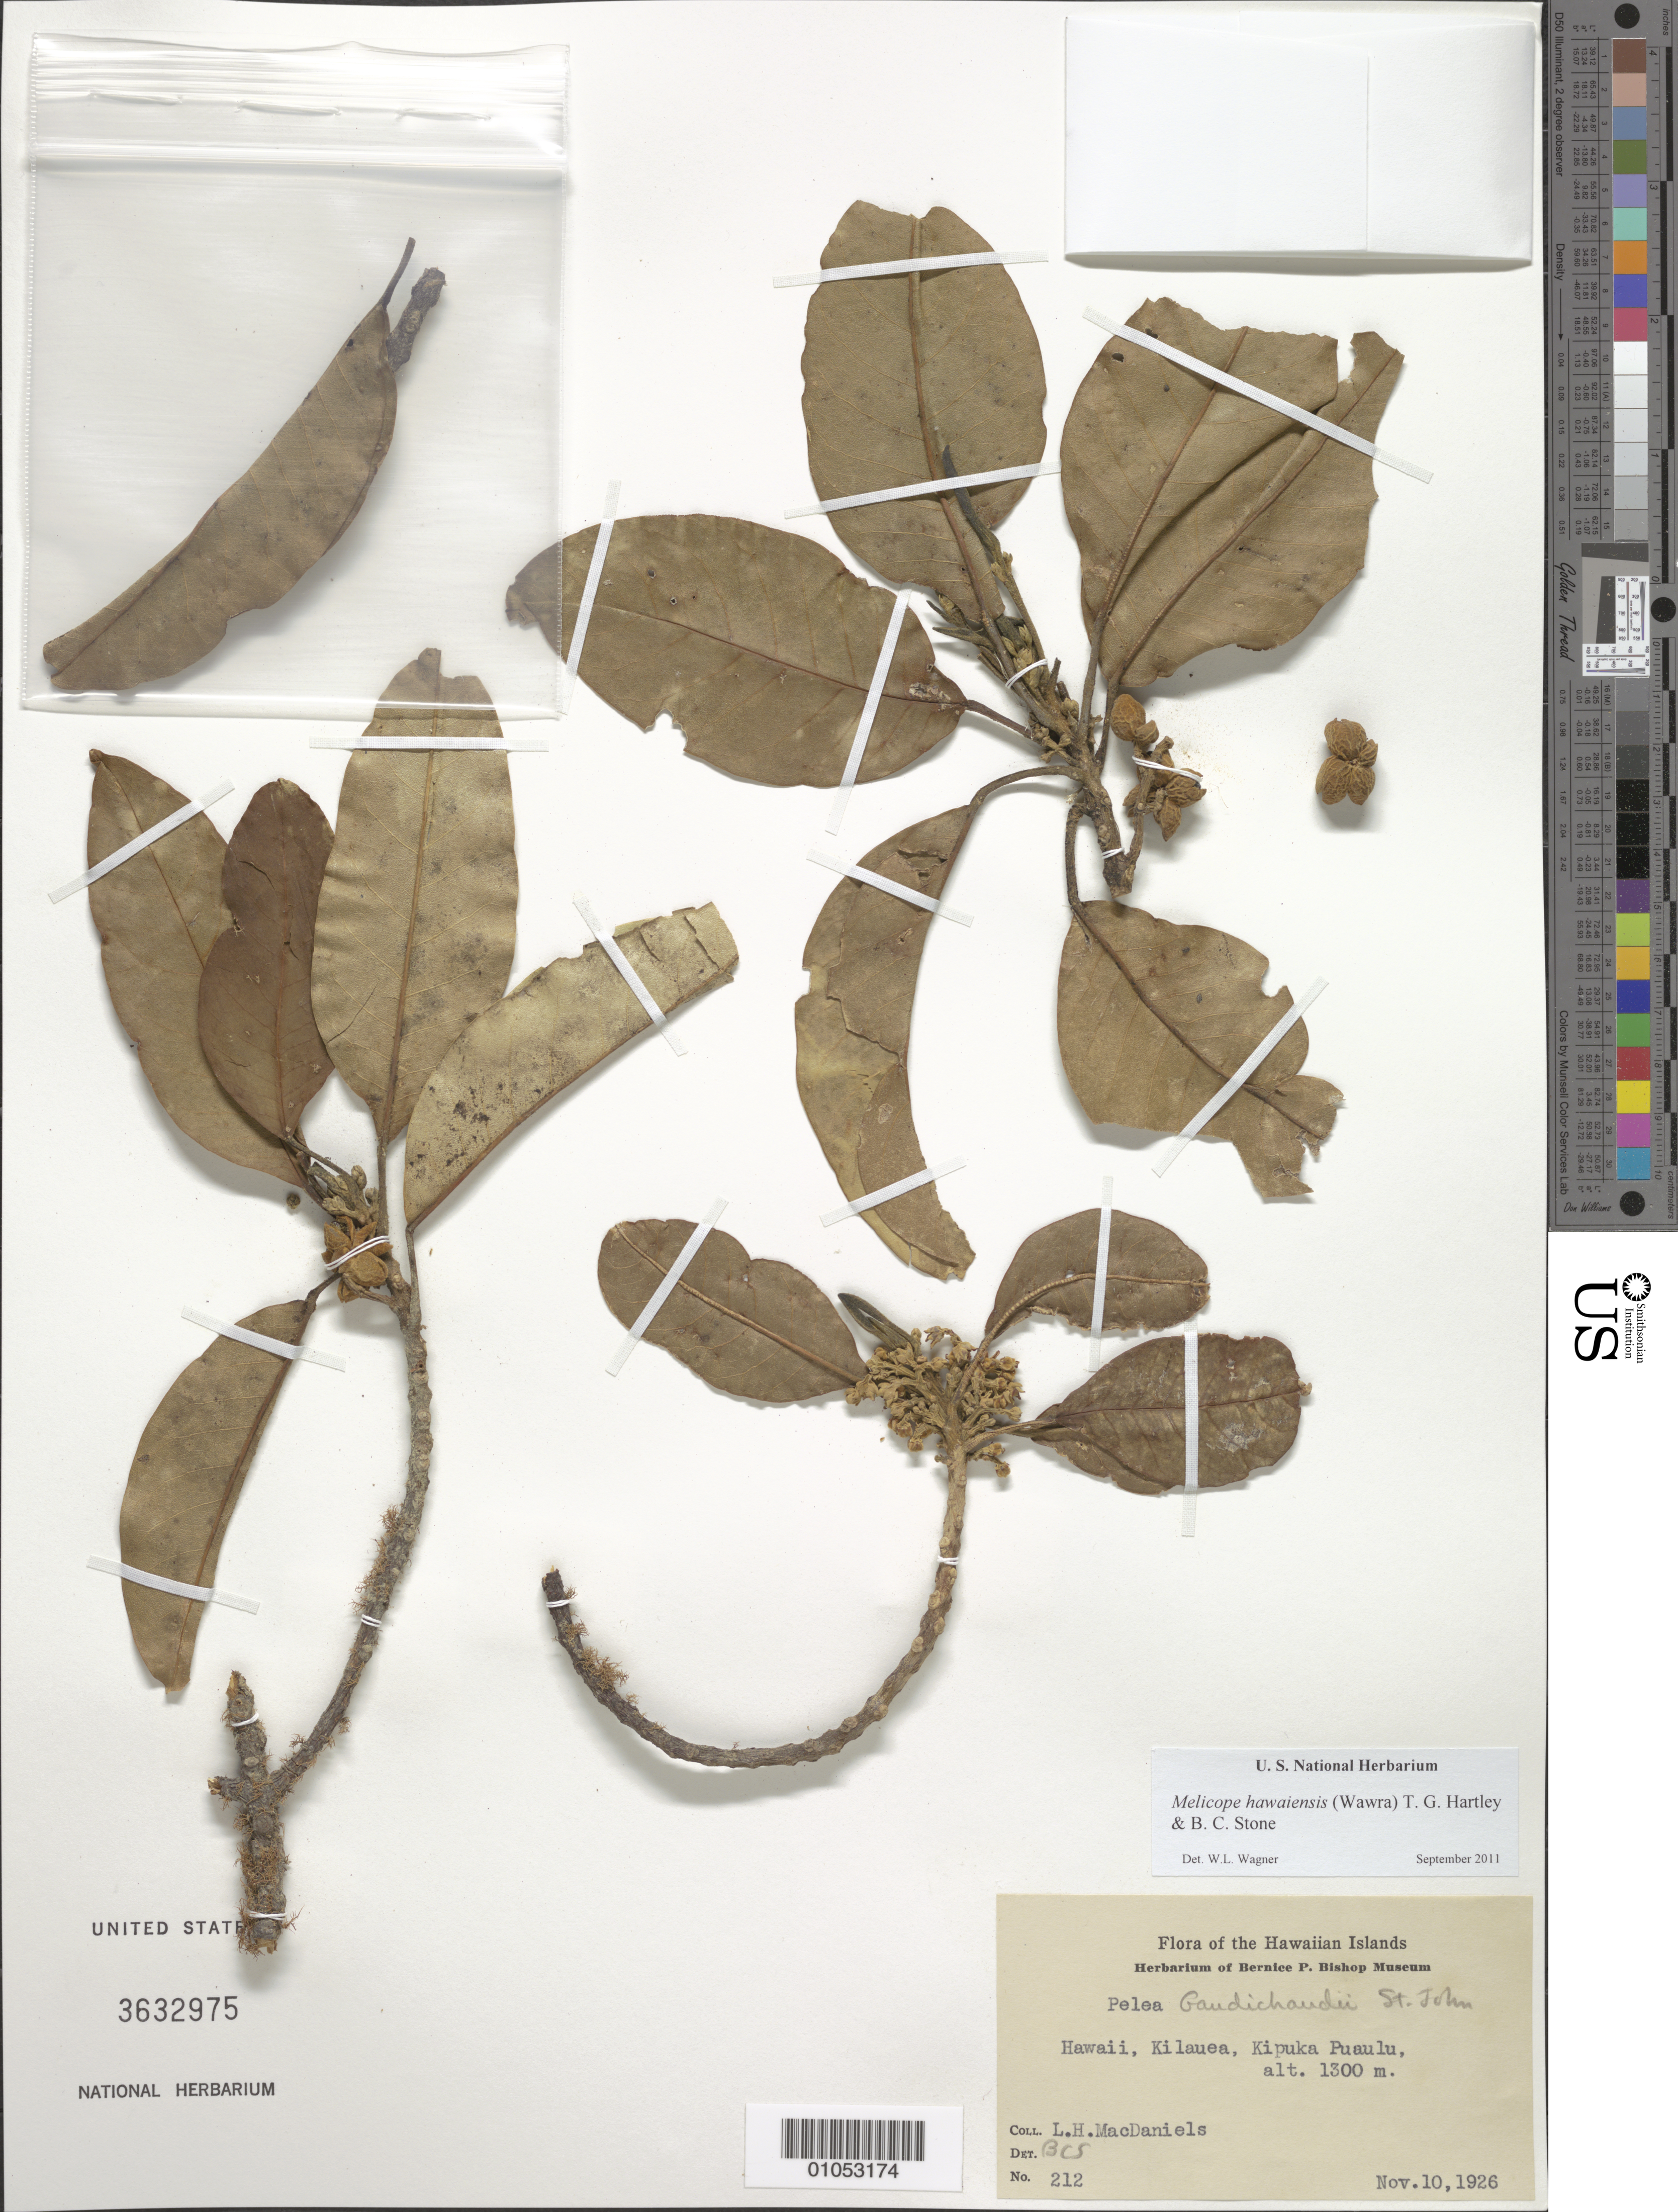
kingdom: Plantae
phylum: Tracheophyta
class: Magnoliopsida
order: Sapindales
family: Rutaceae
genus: Melicope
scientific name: Melicope hawaiensis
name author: (Wawra) T.G. Hartley & B.C. Stone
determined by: Wagner, W. L., (BOT), Smithsonian Institution - National Museum of Natural History (UNITED STATES)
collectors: L. MacDaniels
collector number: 212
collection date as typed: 10 Nov 1926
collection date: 1926-11-10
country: United States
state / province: Hawaii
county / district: Hawaii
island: Hawaii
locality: Kilauea, Kipuka Puaulu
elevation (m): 1300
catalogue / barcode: US 3632975